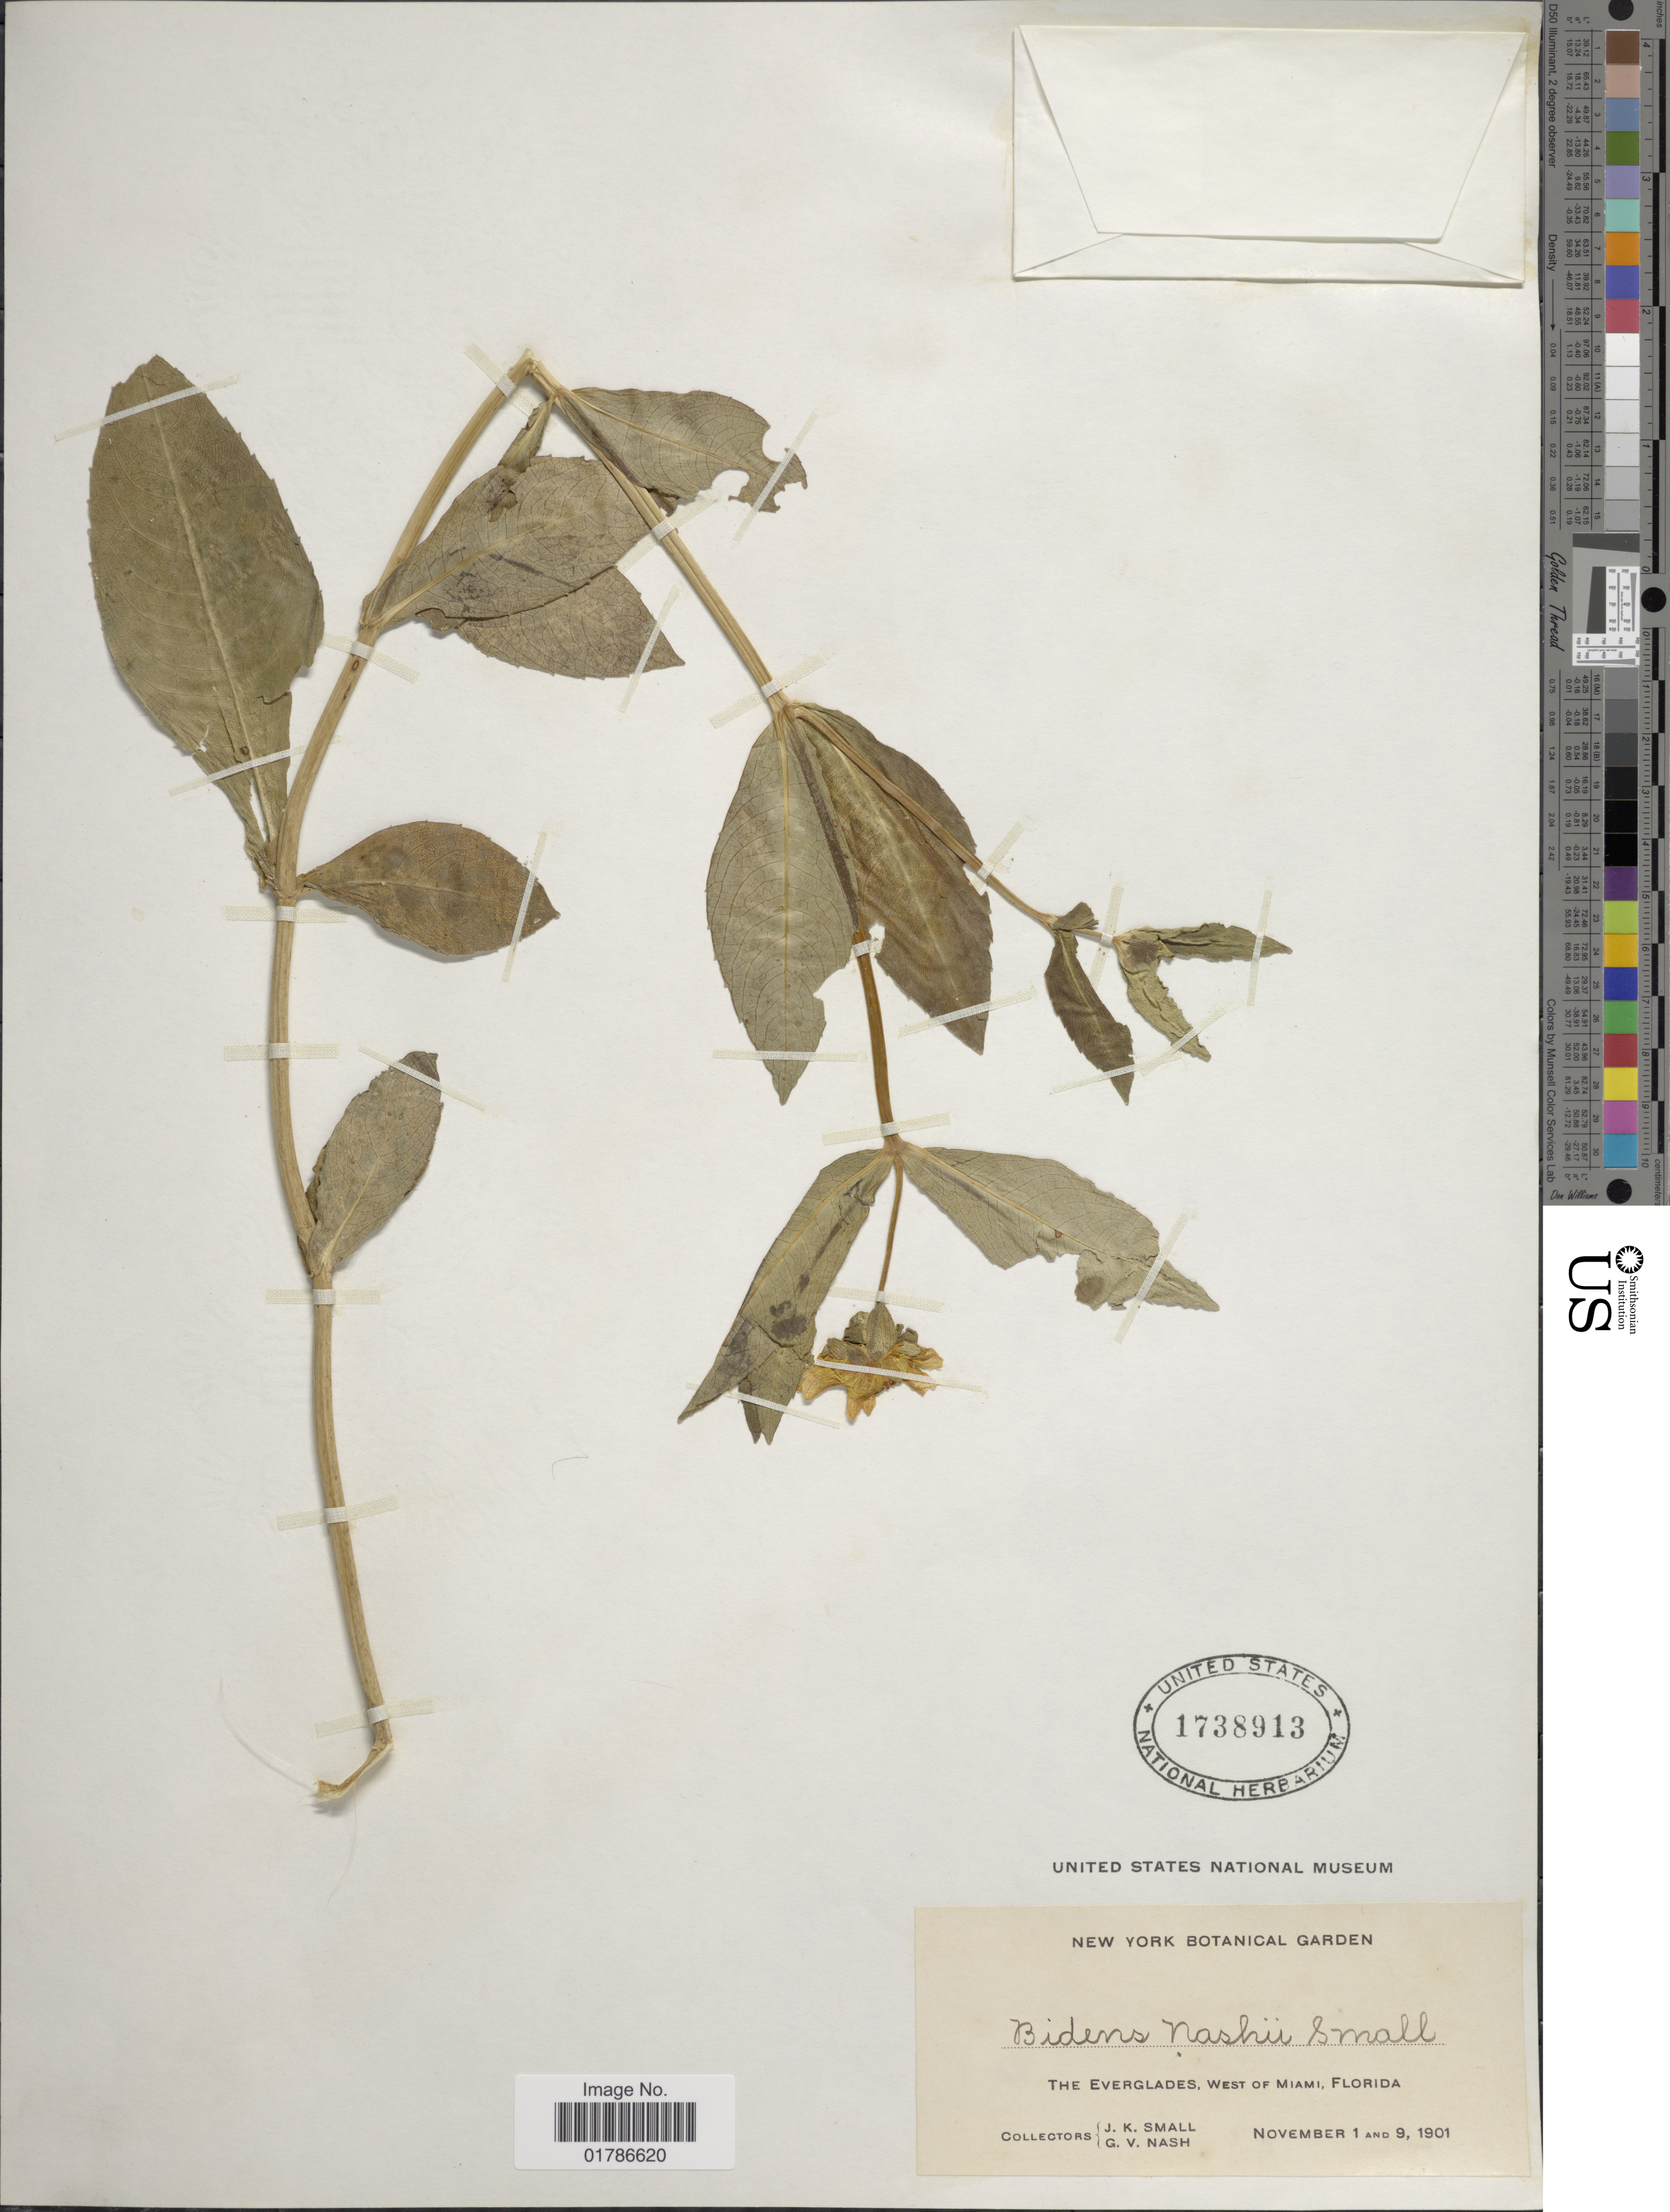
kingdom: Plantae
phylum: Tracheophyta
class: Magnoliopsida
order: Asterales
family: Asteraceae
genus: Bidens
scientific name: Bidens laevis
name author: (L.) Britton, Stearns & Poggenb.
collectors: J. K. Small & G. V. Nash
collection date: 1901-09-01/1901-09-09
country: United States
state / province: Florida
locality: The Everglades, West of Miami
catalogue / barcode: US 1738913